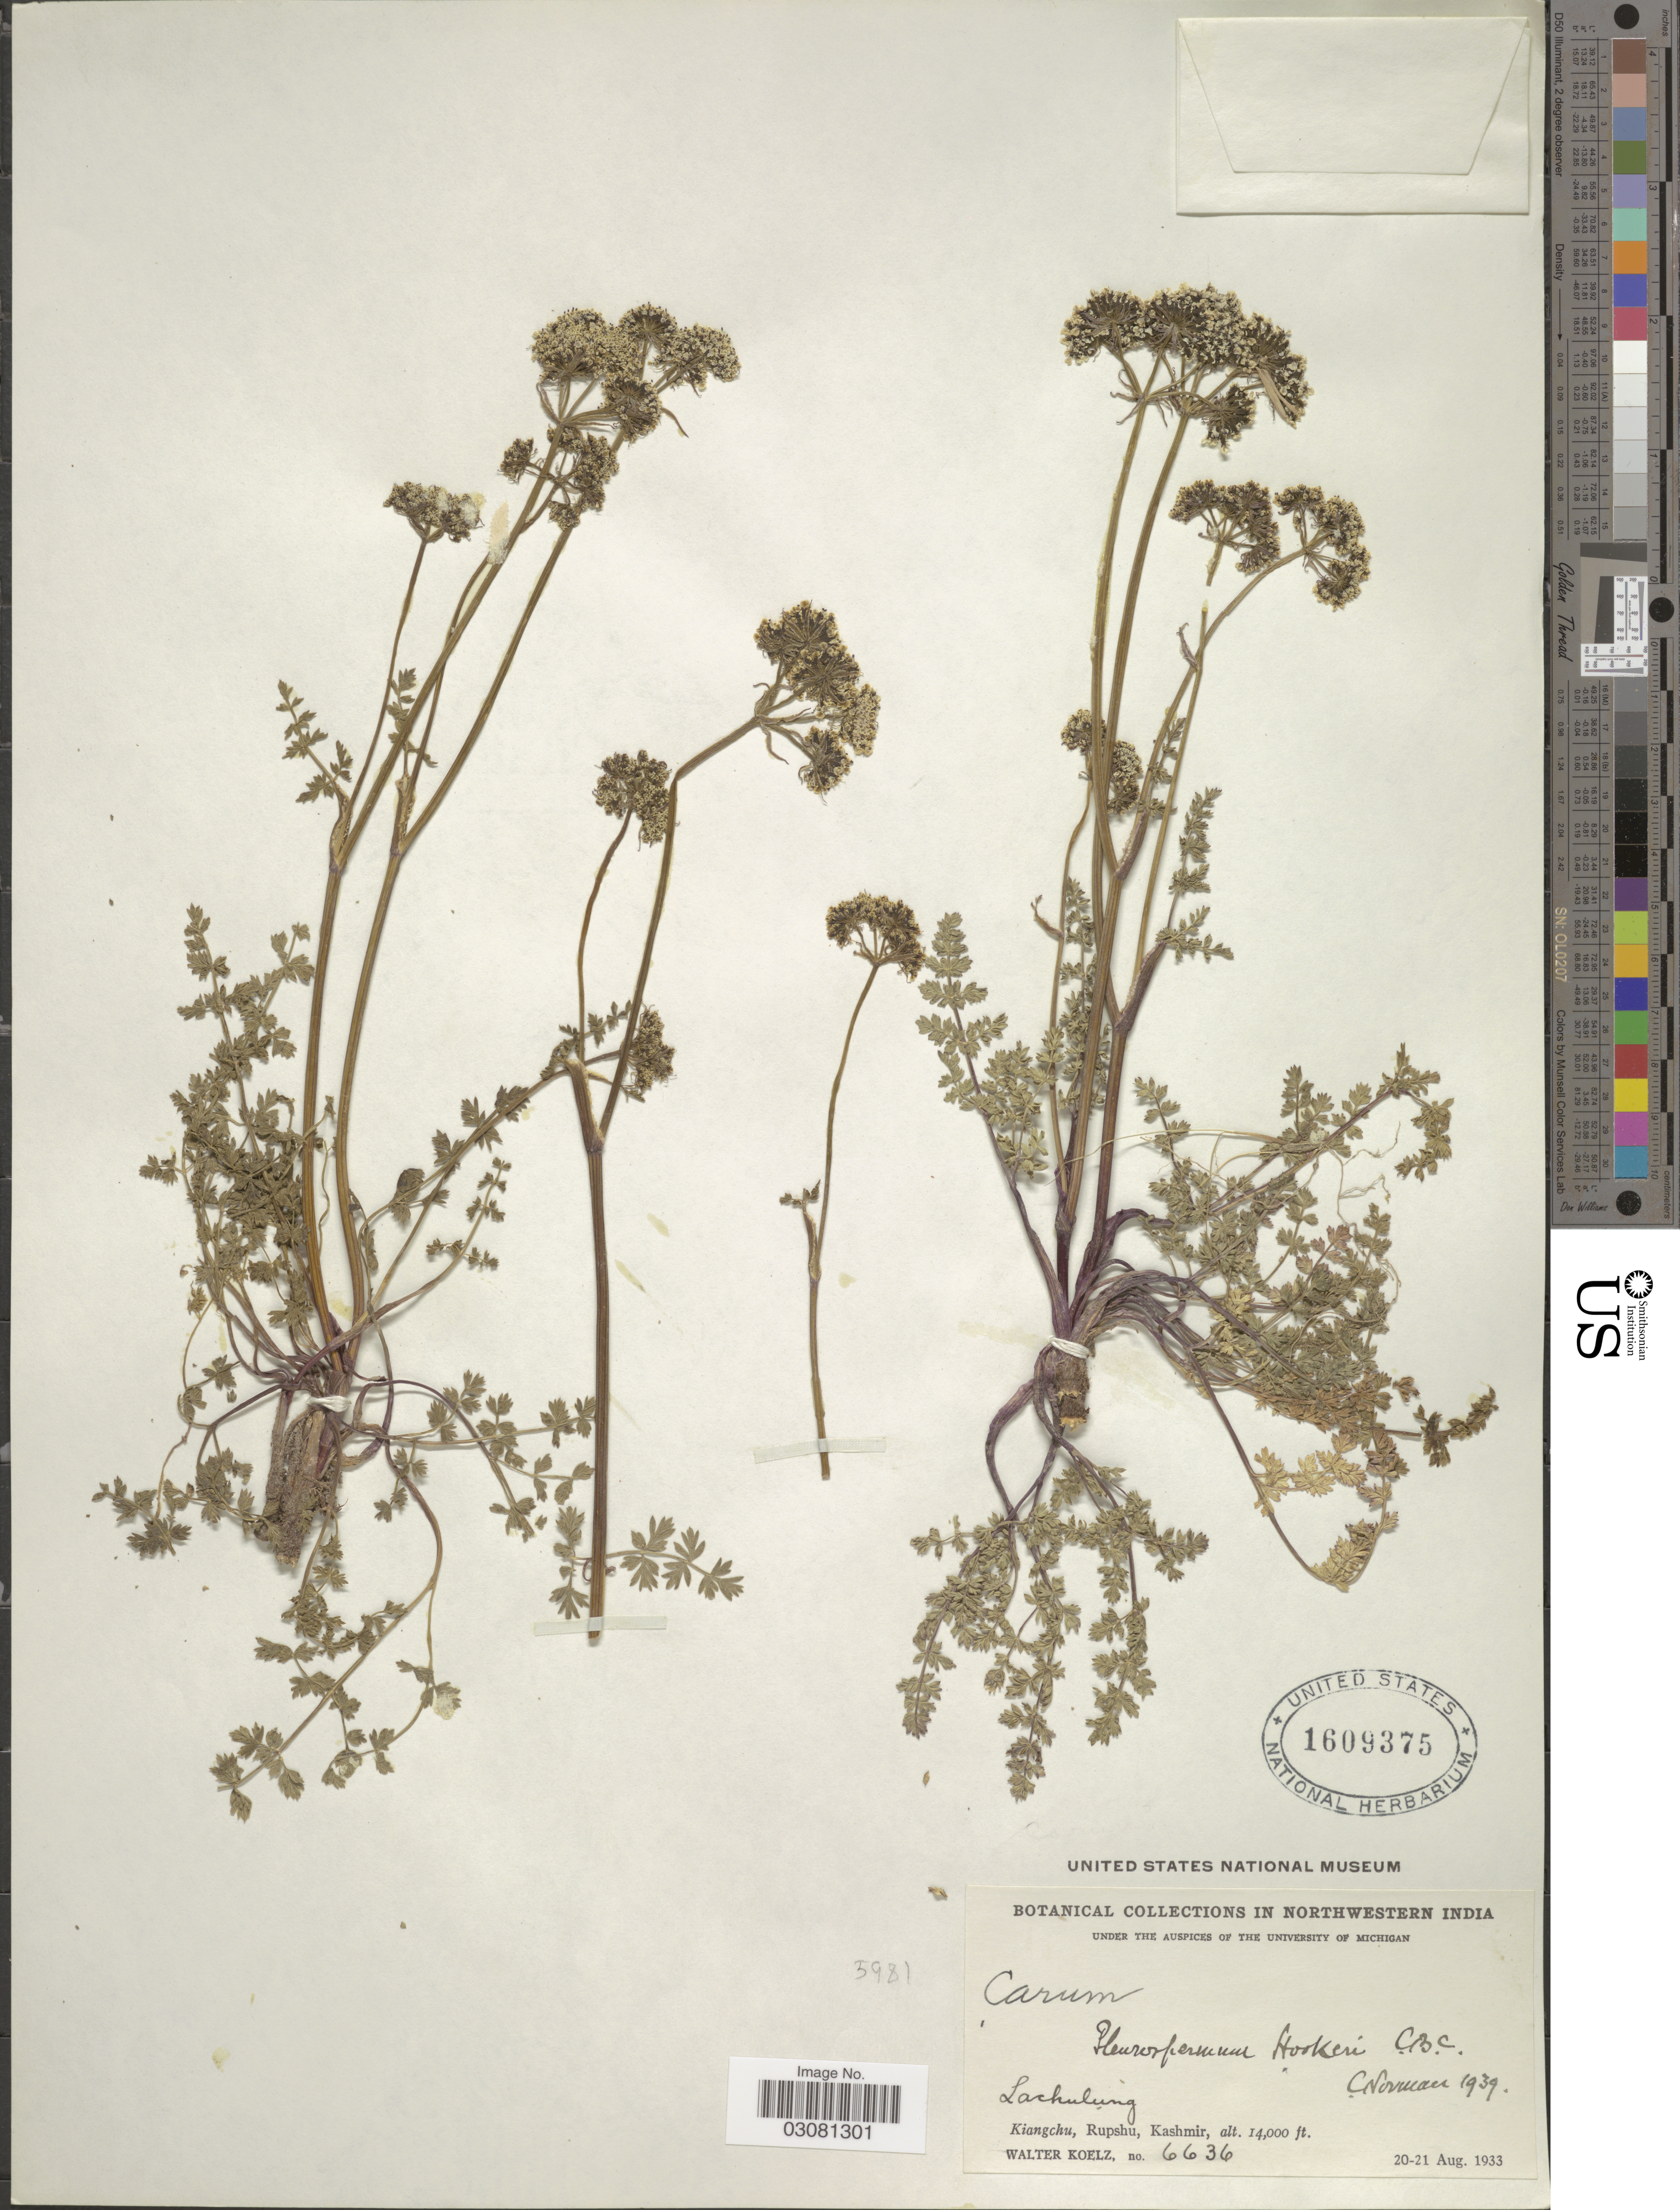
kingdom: Plantae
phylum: Tracheophyta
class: Magnoliopsida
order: Apiales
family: Apiaceae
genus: Pleurospermum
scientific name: Pleurospermum hookeri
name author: C.B. Clarke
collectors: W. N. Koelz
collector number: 6636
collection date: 1933-08-20/1933-08-21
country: India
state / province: Jammu and Kashmir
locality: Northwestern India. Lachulung. Kiangchu, Rupshu, Kashmir.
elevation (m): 4267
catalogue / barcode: US 1609375